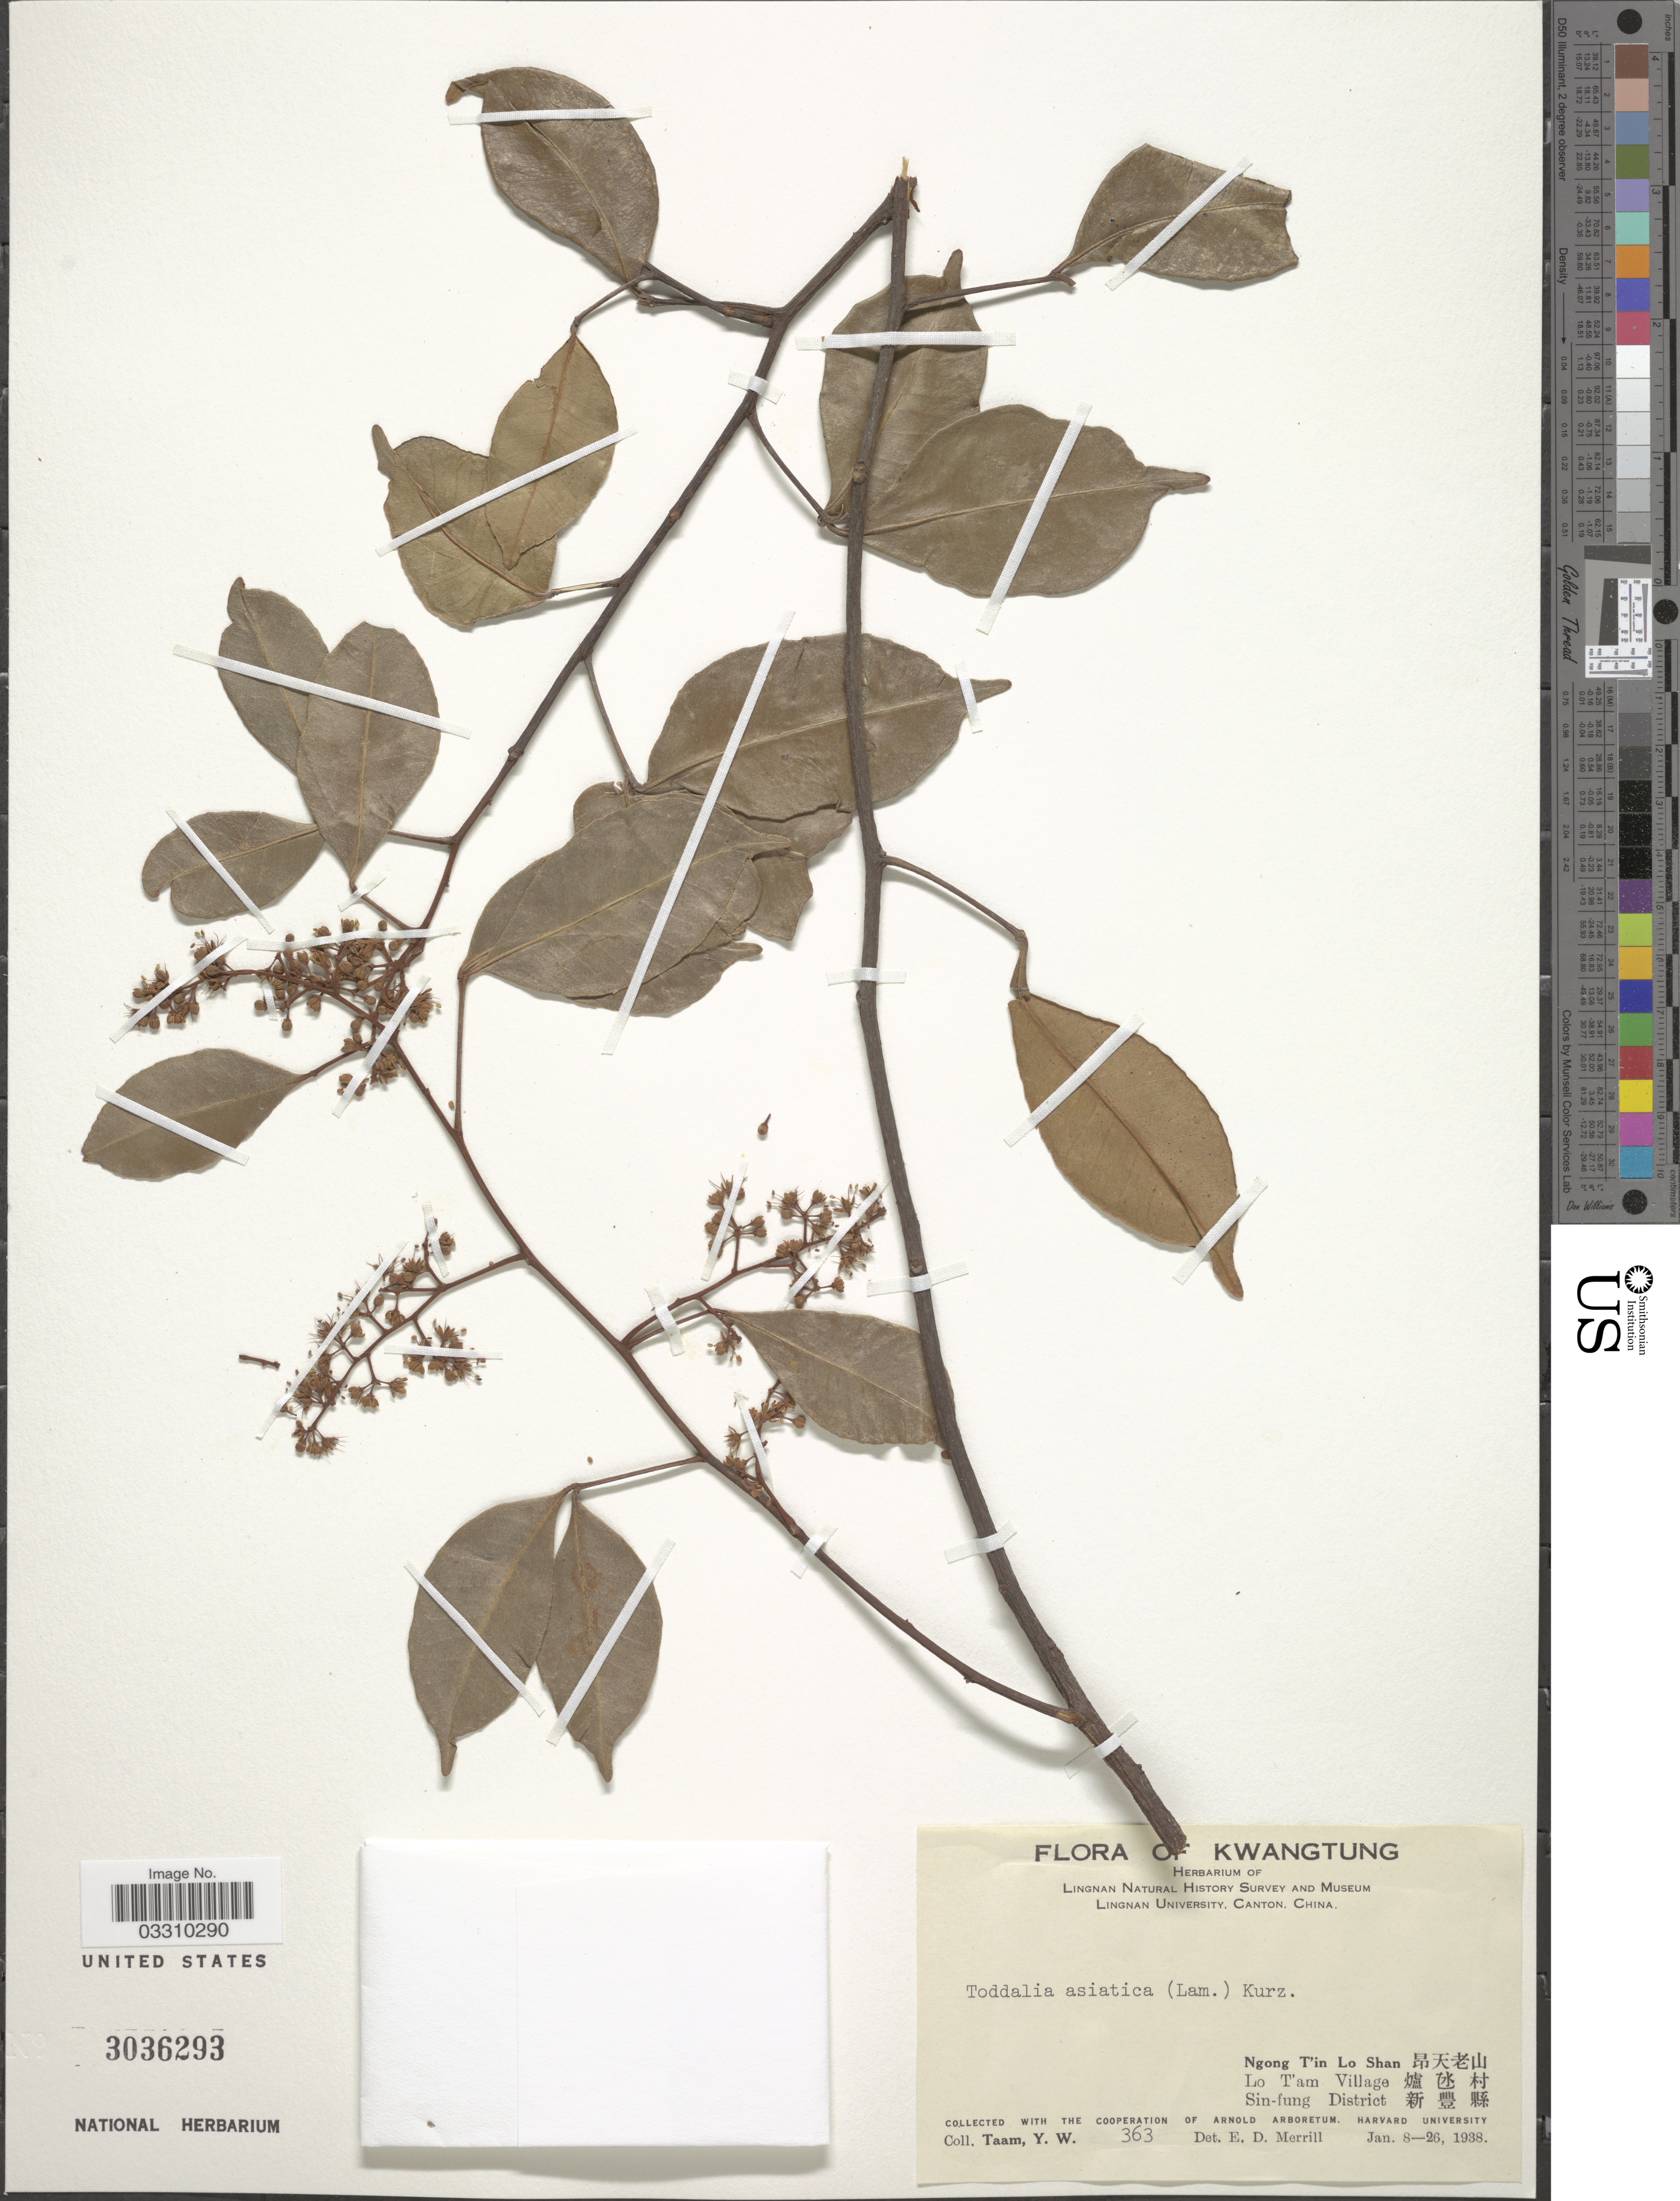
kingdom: Plantae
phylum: Tracheophyta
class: Magnoliopsida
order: Sapindales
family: Rutaceae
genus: Zanthoxylum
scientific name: Zanthoxylum asiaticum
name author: (L.) Appelhans et al.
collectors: Y. W. Taam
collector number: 363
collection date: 1938-01-08/1938-01-26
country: China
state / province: Guangdong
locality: Xinfeng County; LoTam Village; Ngong T'in Lo Shan.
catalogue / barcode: US 3036293